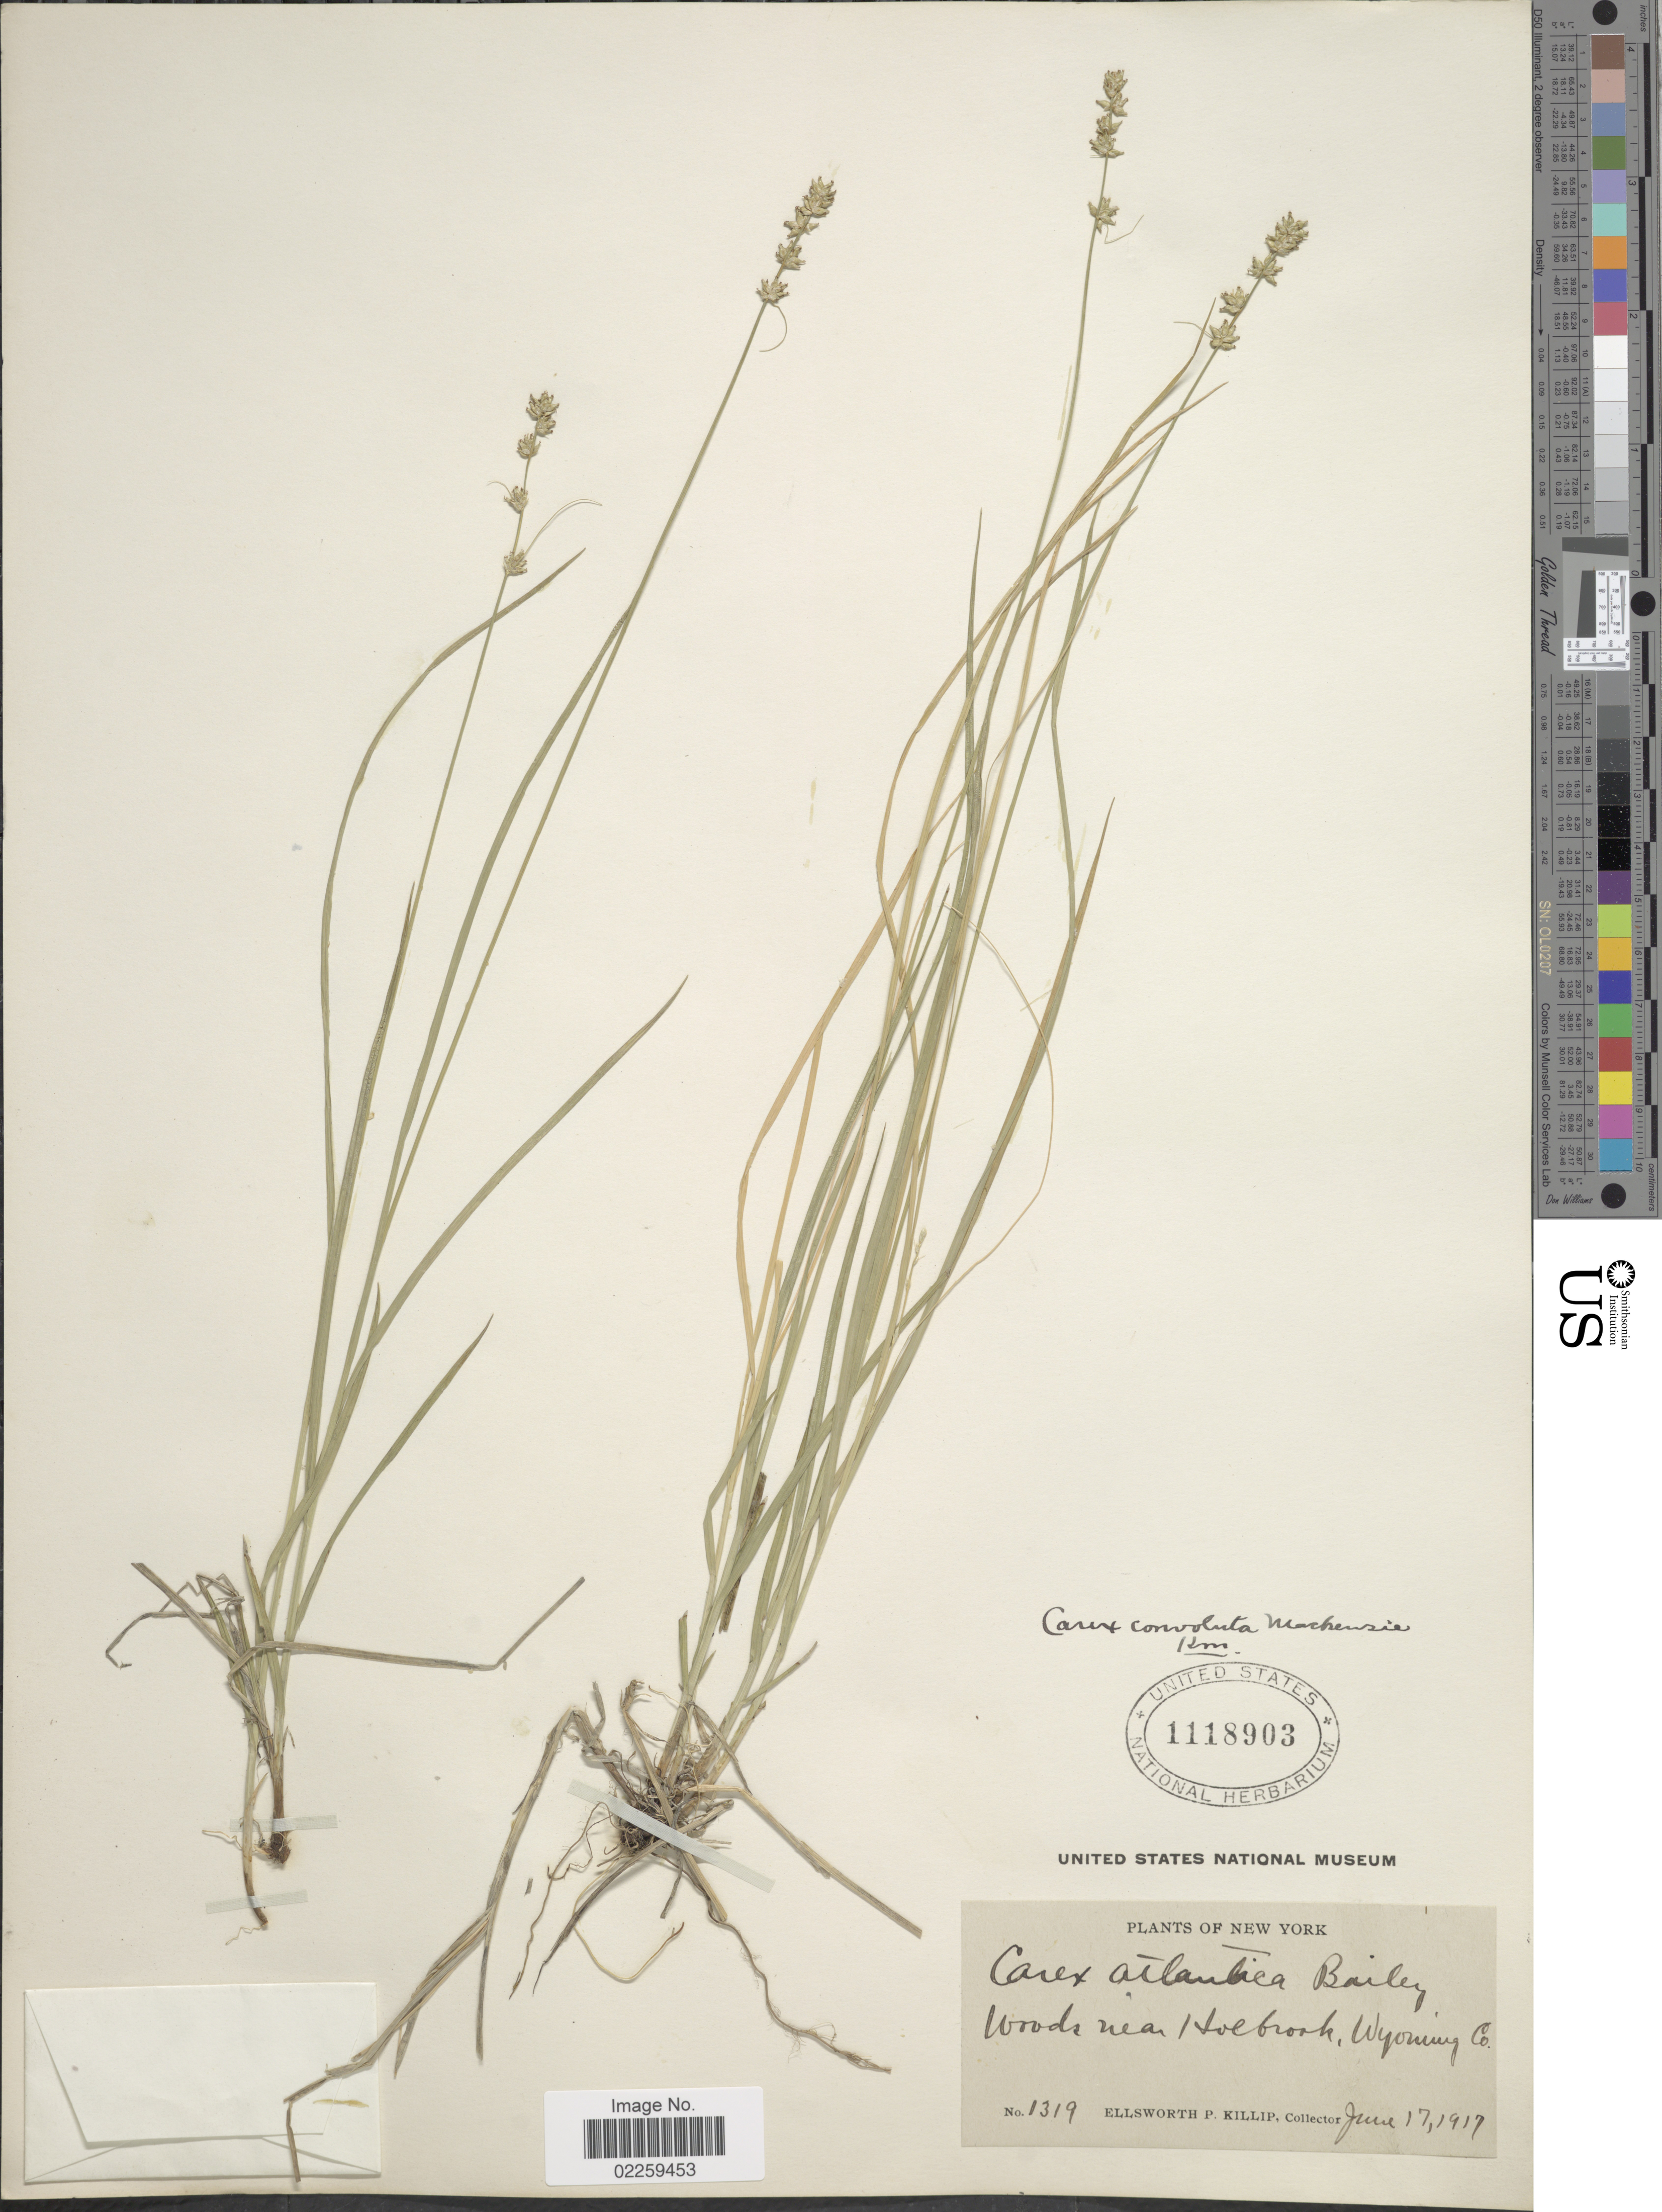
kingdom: Plantae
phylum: Tracheophyta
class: Liliopsida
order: Poales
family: Cyperaceae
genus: Carex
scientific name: Carex rosea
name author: Willd.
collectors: E. P. Killip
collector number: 1319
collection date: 1917-06-17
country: United States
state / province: New York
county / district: Wyoming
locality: Woods near Holbrook.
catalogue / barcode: US 1118903